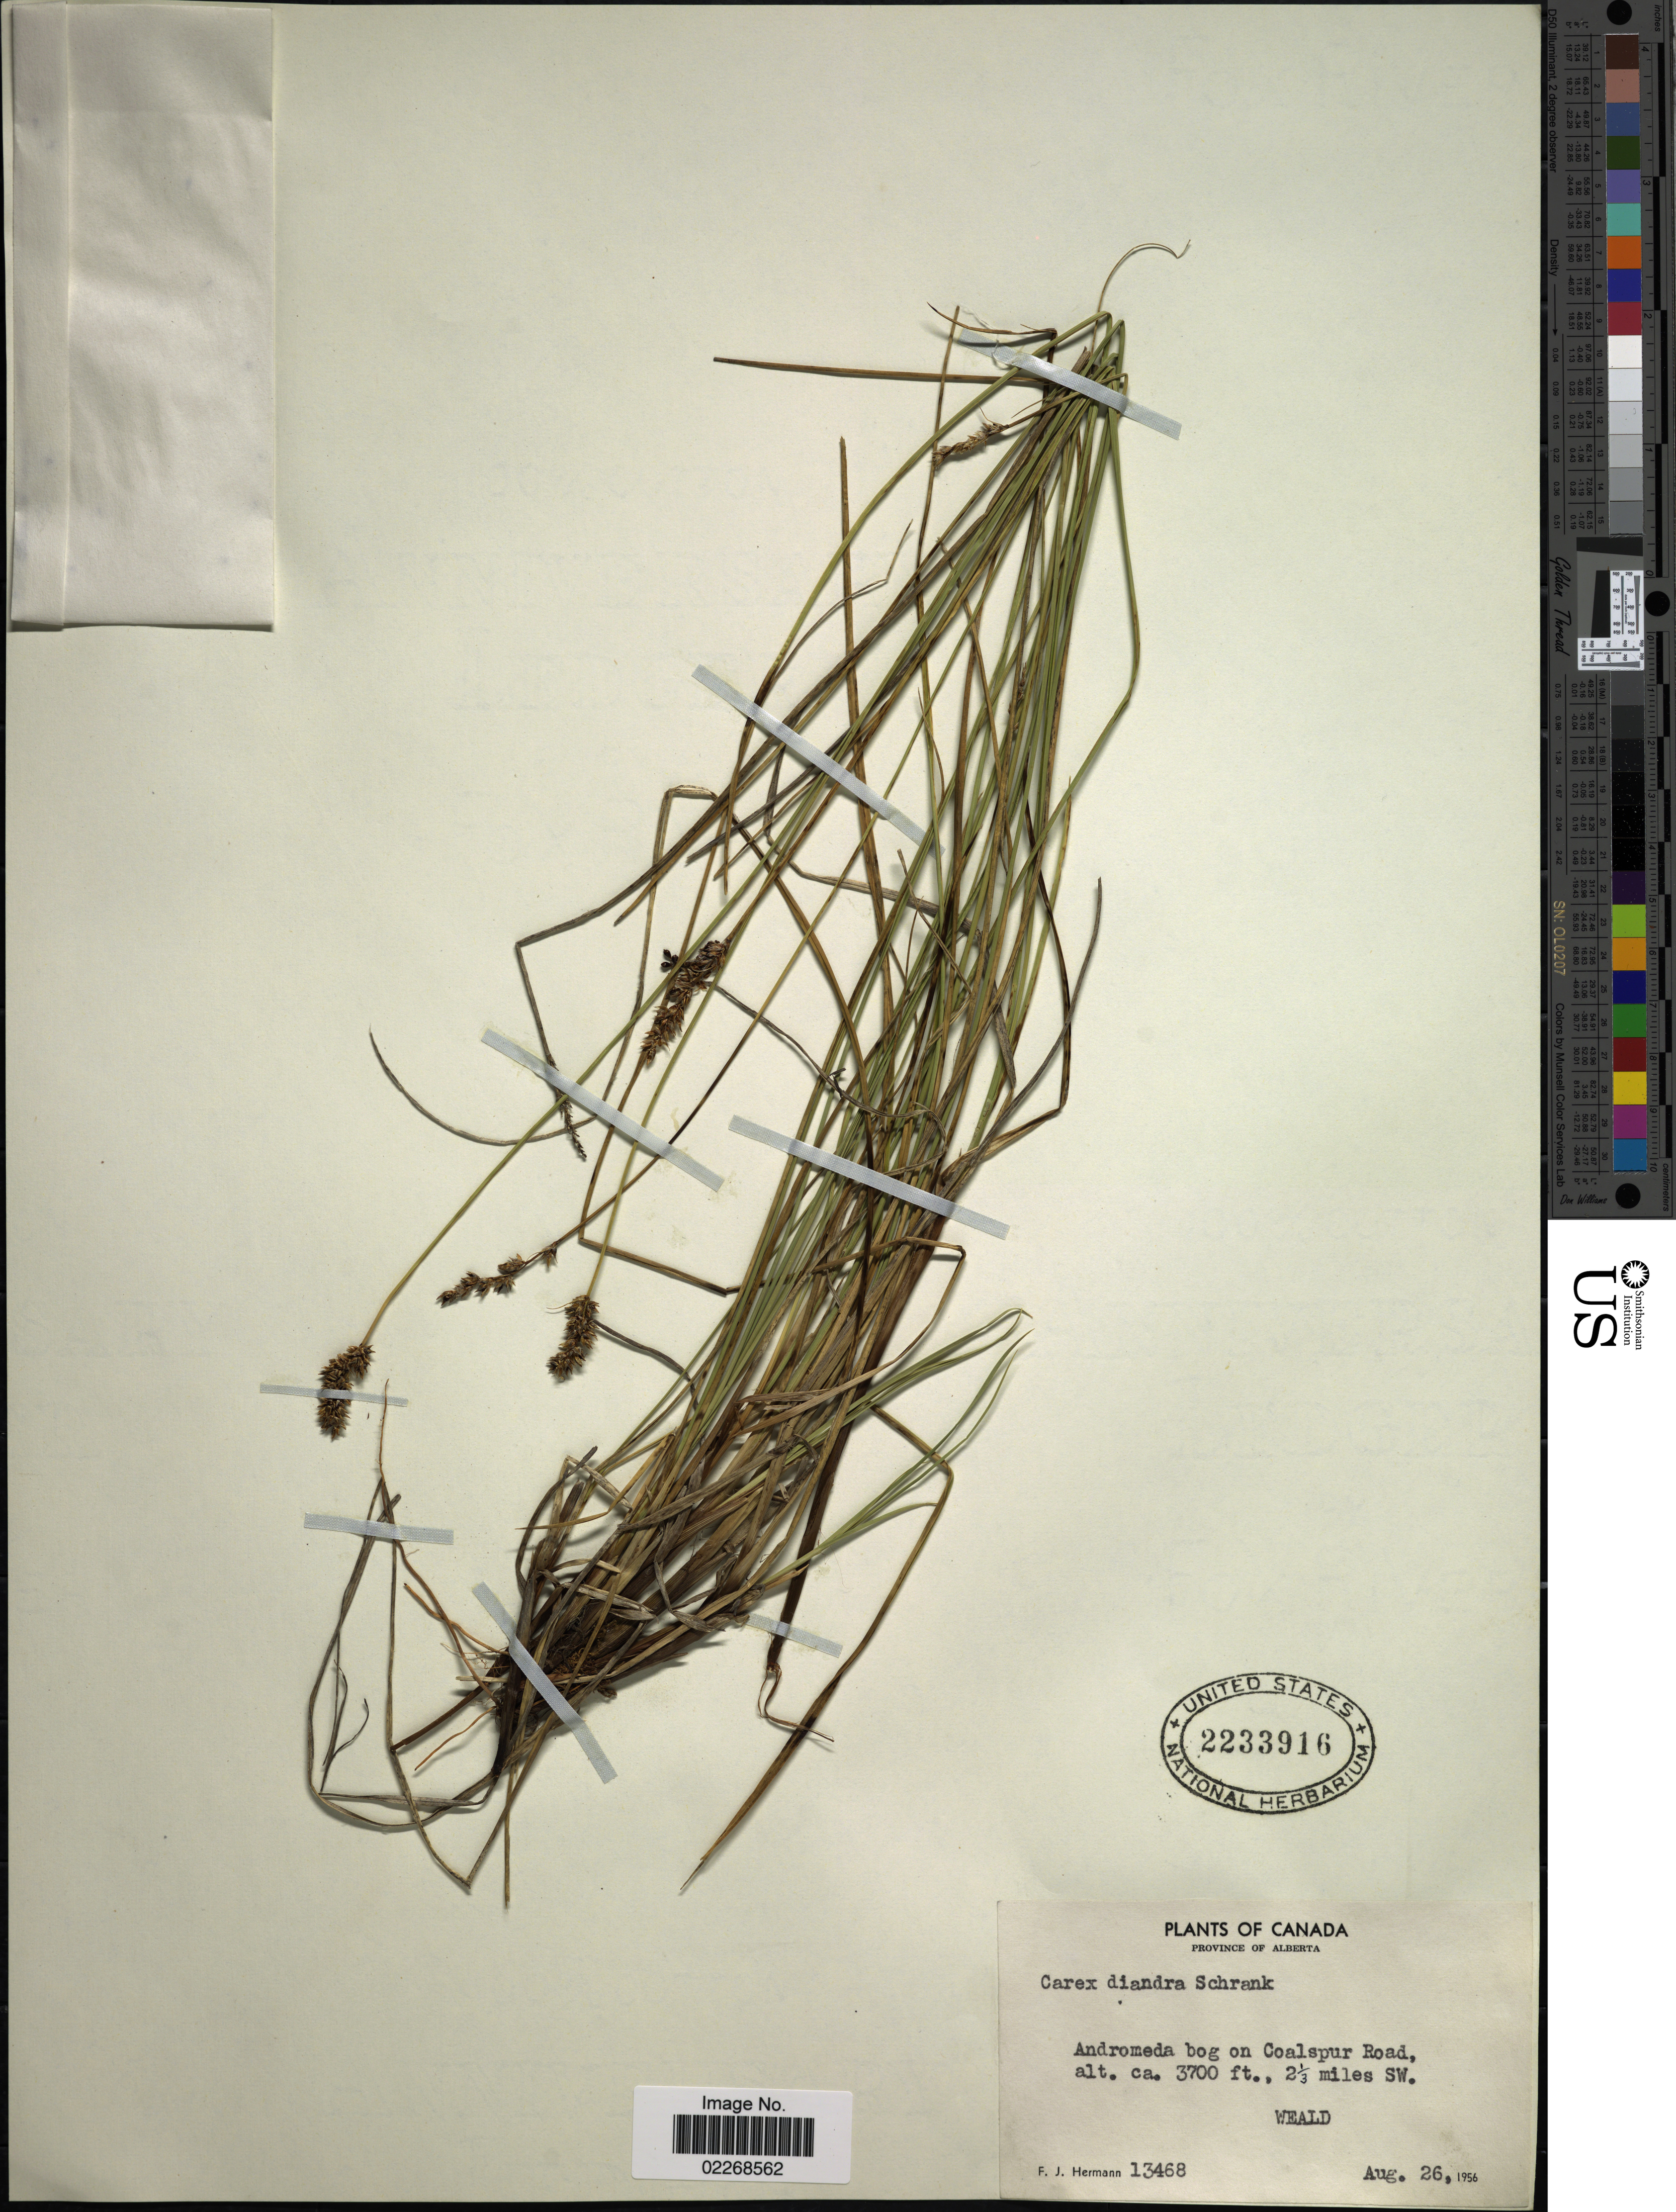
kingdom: Plantae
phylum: Tracheophyta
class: Liliopsida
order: Poales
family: Cyperaceae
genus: Carex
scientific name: Carex diandra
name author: Schrank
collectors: F. J. Hermann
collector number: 13468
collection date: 1956-08-26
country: Canada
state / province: Alberta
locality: Andromeda bog on Coalspur Road, 21/3 miles SW. WEALD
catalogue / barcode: US 2233916